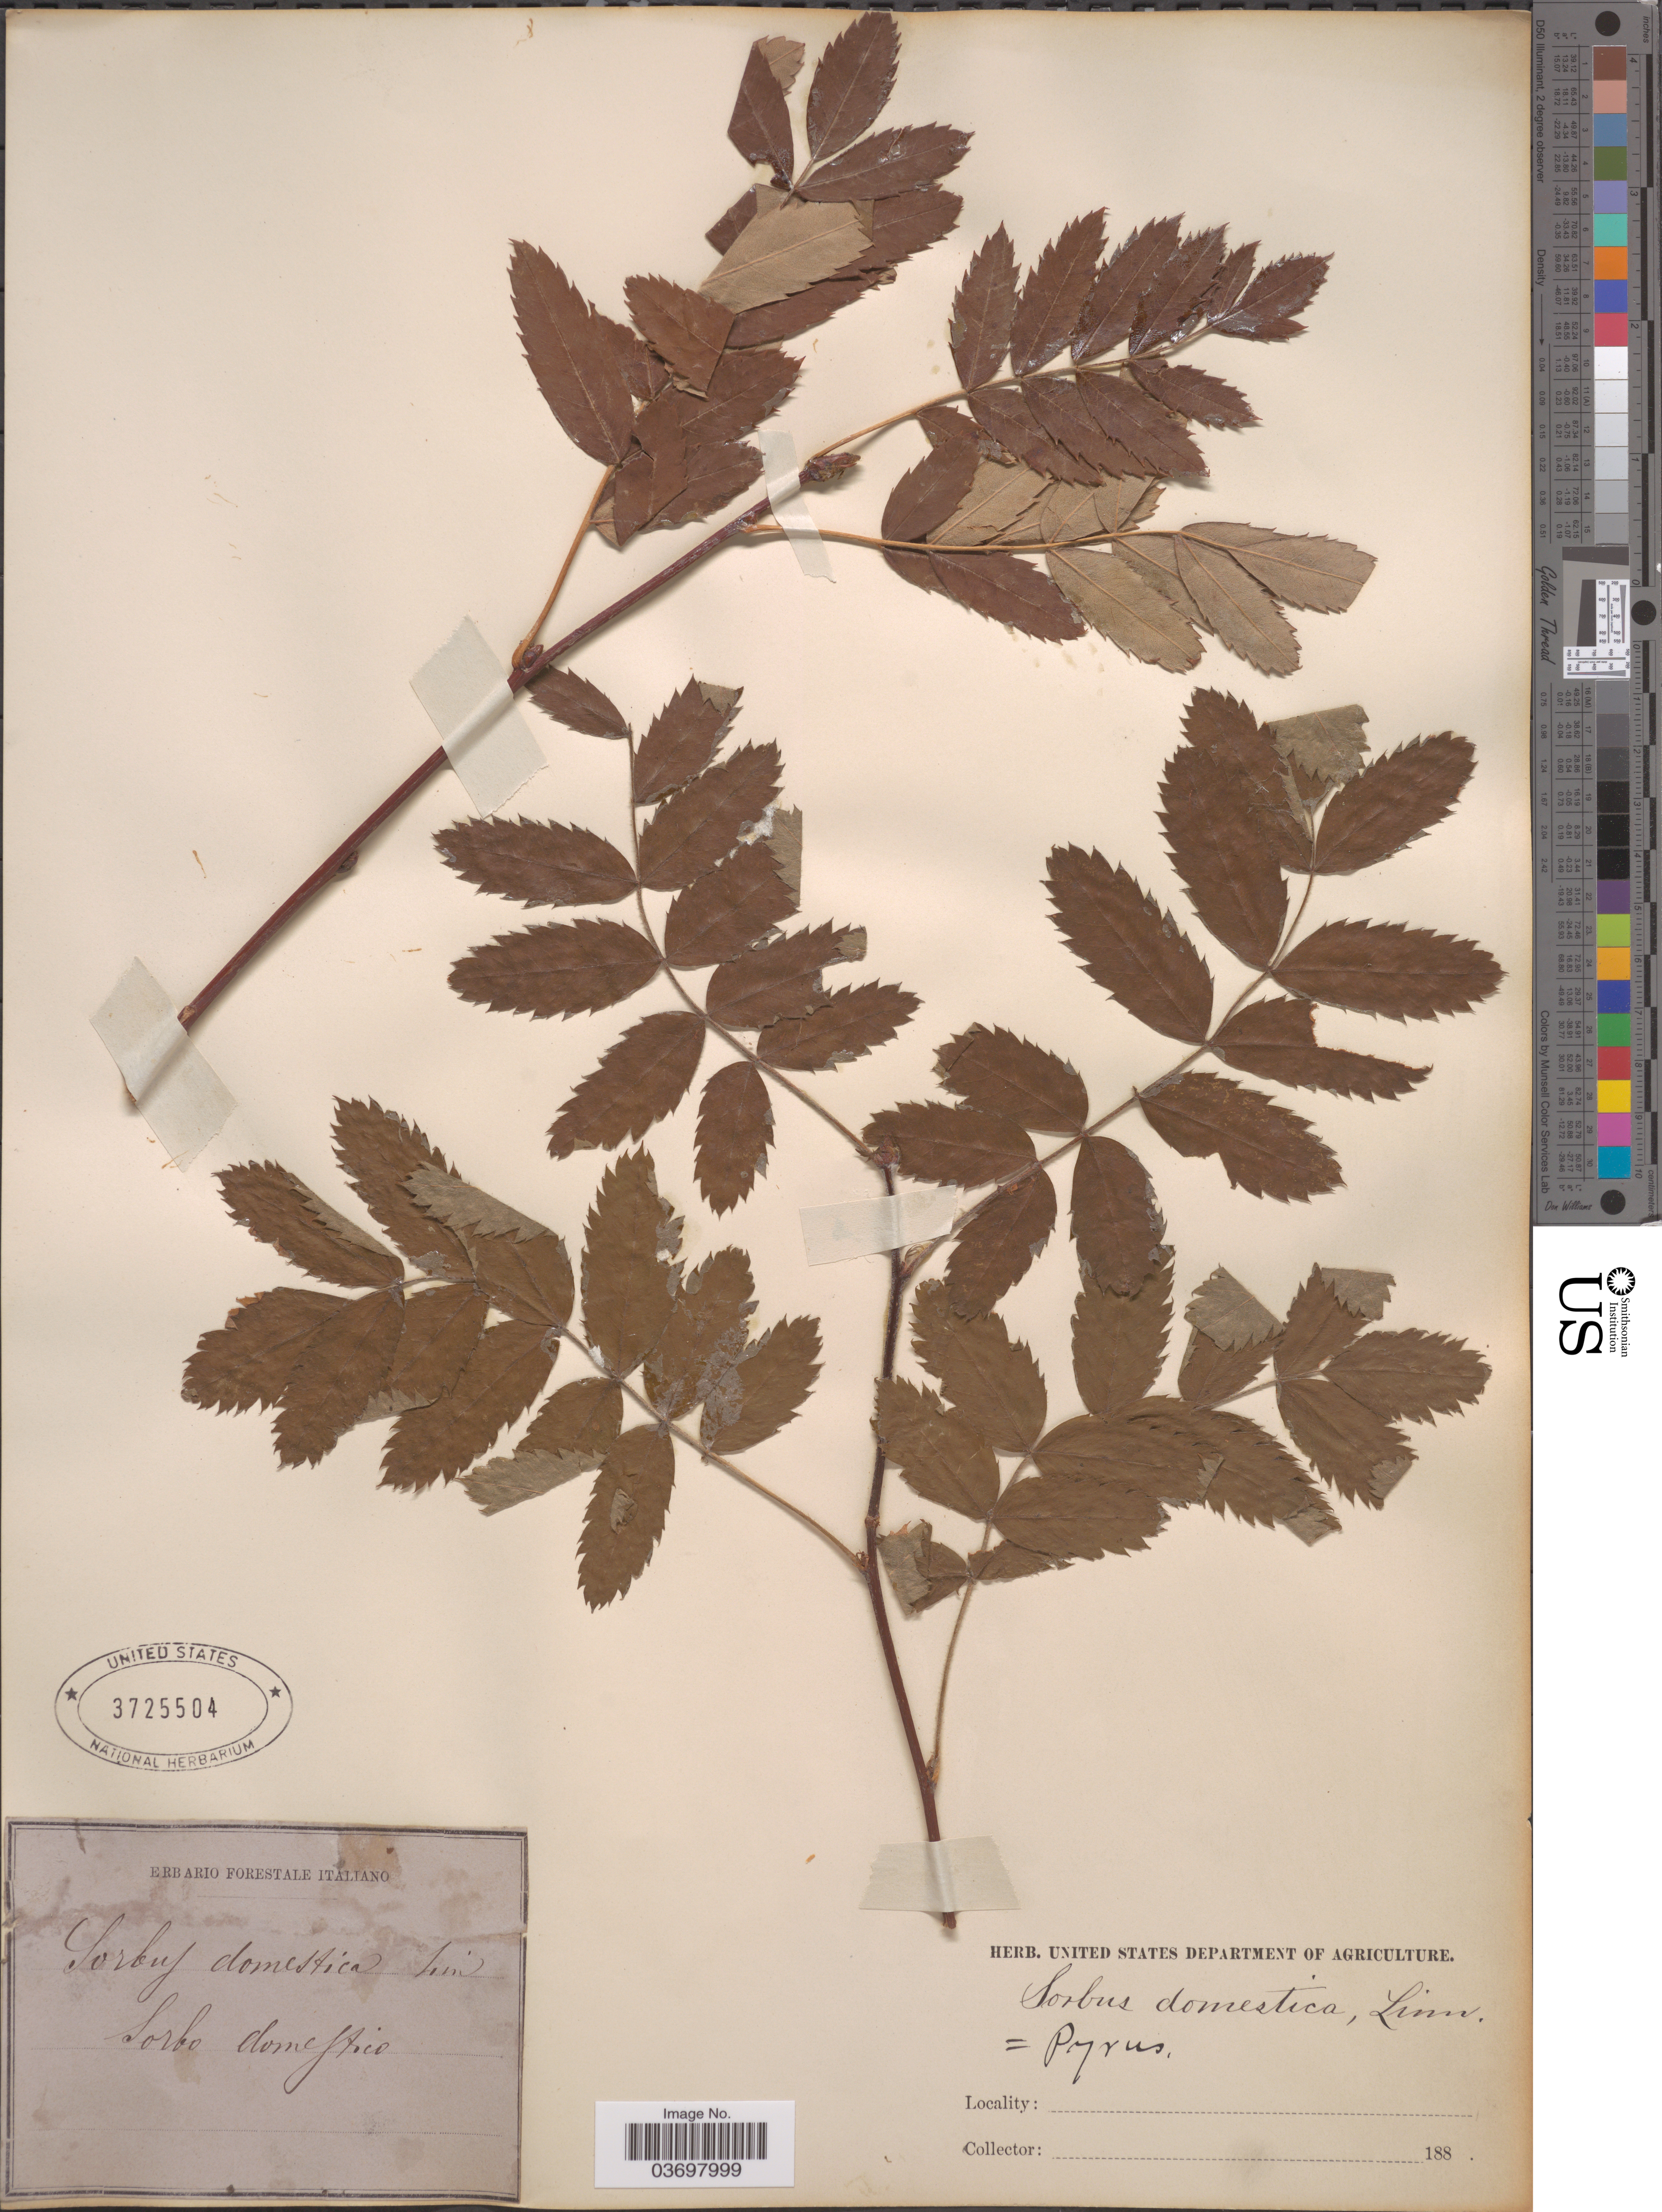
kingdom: Plantae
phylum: Tracheophyta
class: Magnoliopsida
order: Rosales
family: Rosaceae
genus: Cormus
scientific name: Cormus domestica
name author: (L.) Spach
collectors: ex herb. U. S. Department of Agriculture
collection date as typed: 188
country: Italy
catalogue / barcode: US 3725504